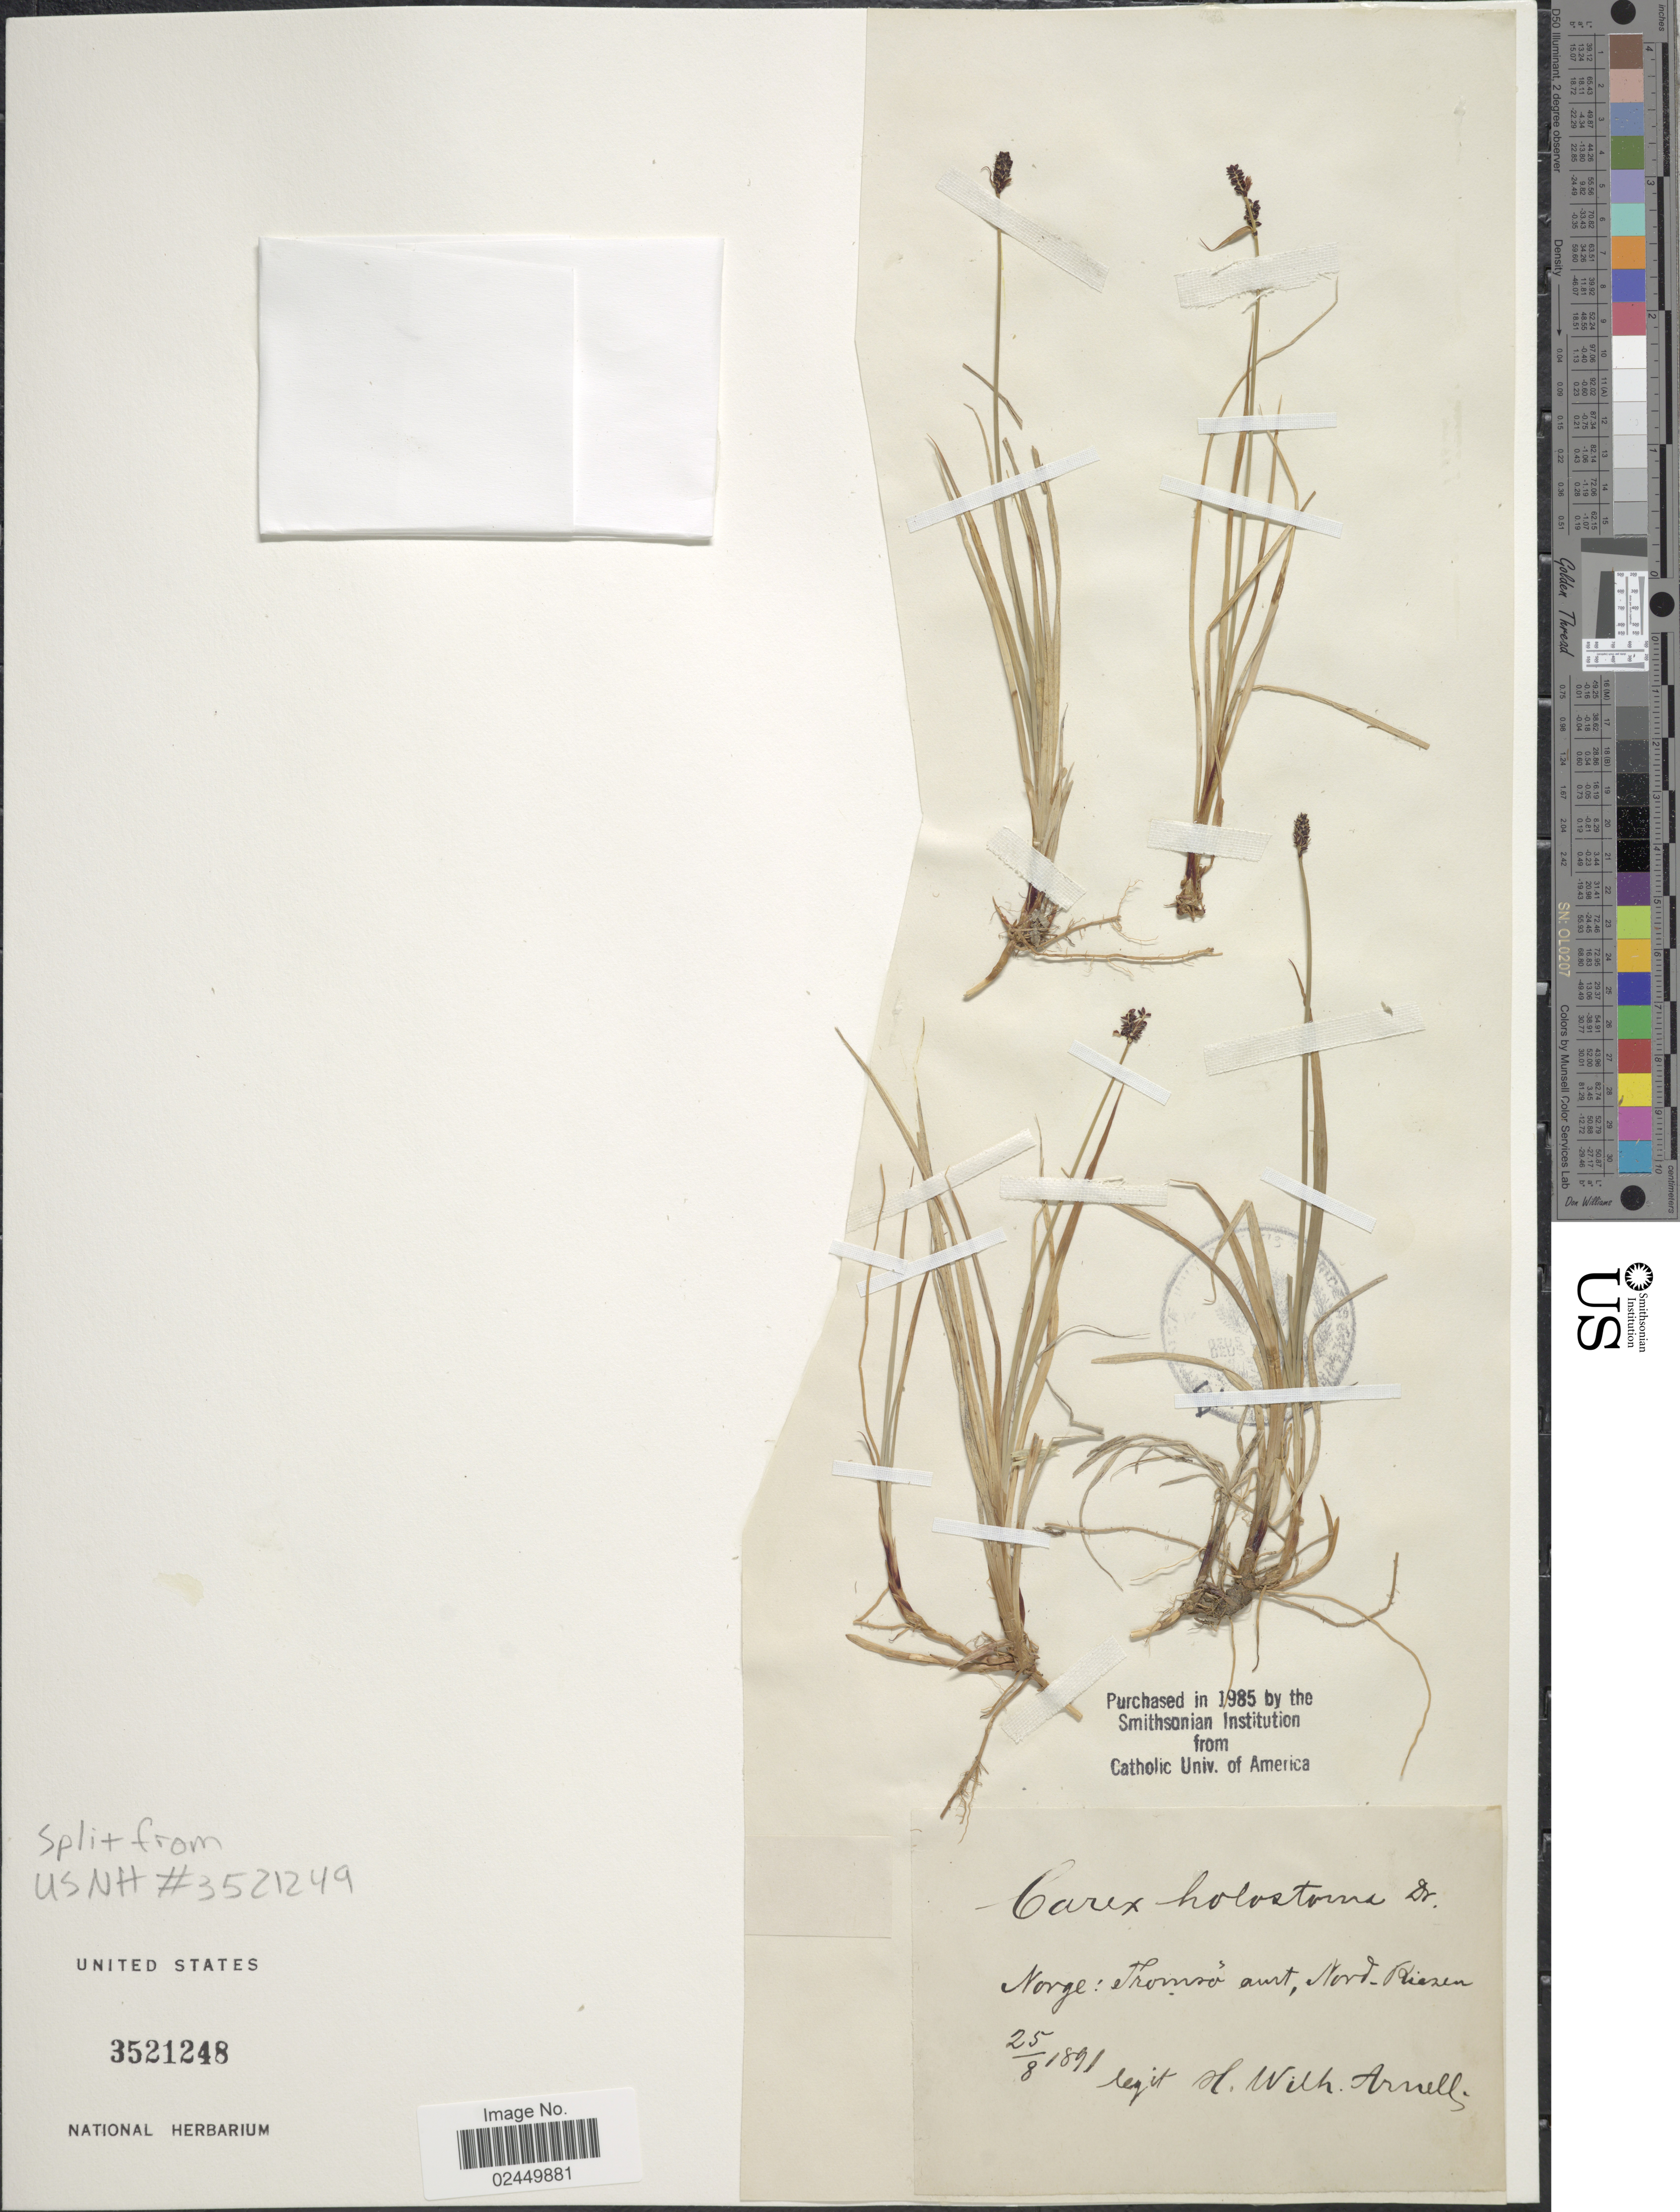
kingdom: Plantae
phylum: Tracheophyta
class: Liliopsida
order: Poales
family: Cyperaceae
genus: Carex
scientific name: Carex holostoma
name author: Drejer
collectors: H. W. Arnell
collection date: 1891-08-25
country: Norway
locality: Norge: Tromso amt, Nord-Riezen.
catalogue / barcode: US 3521248